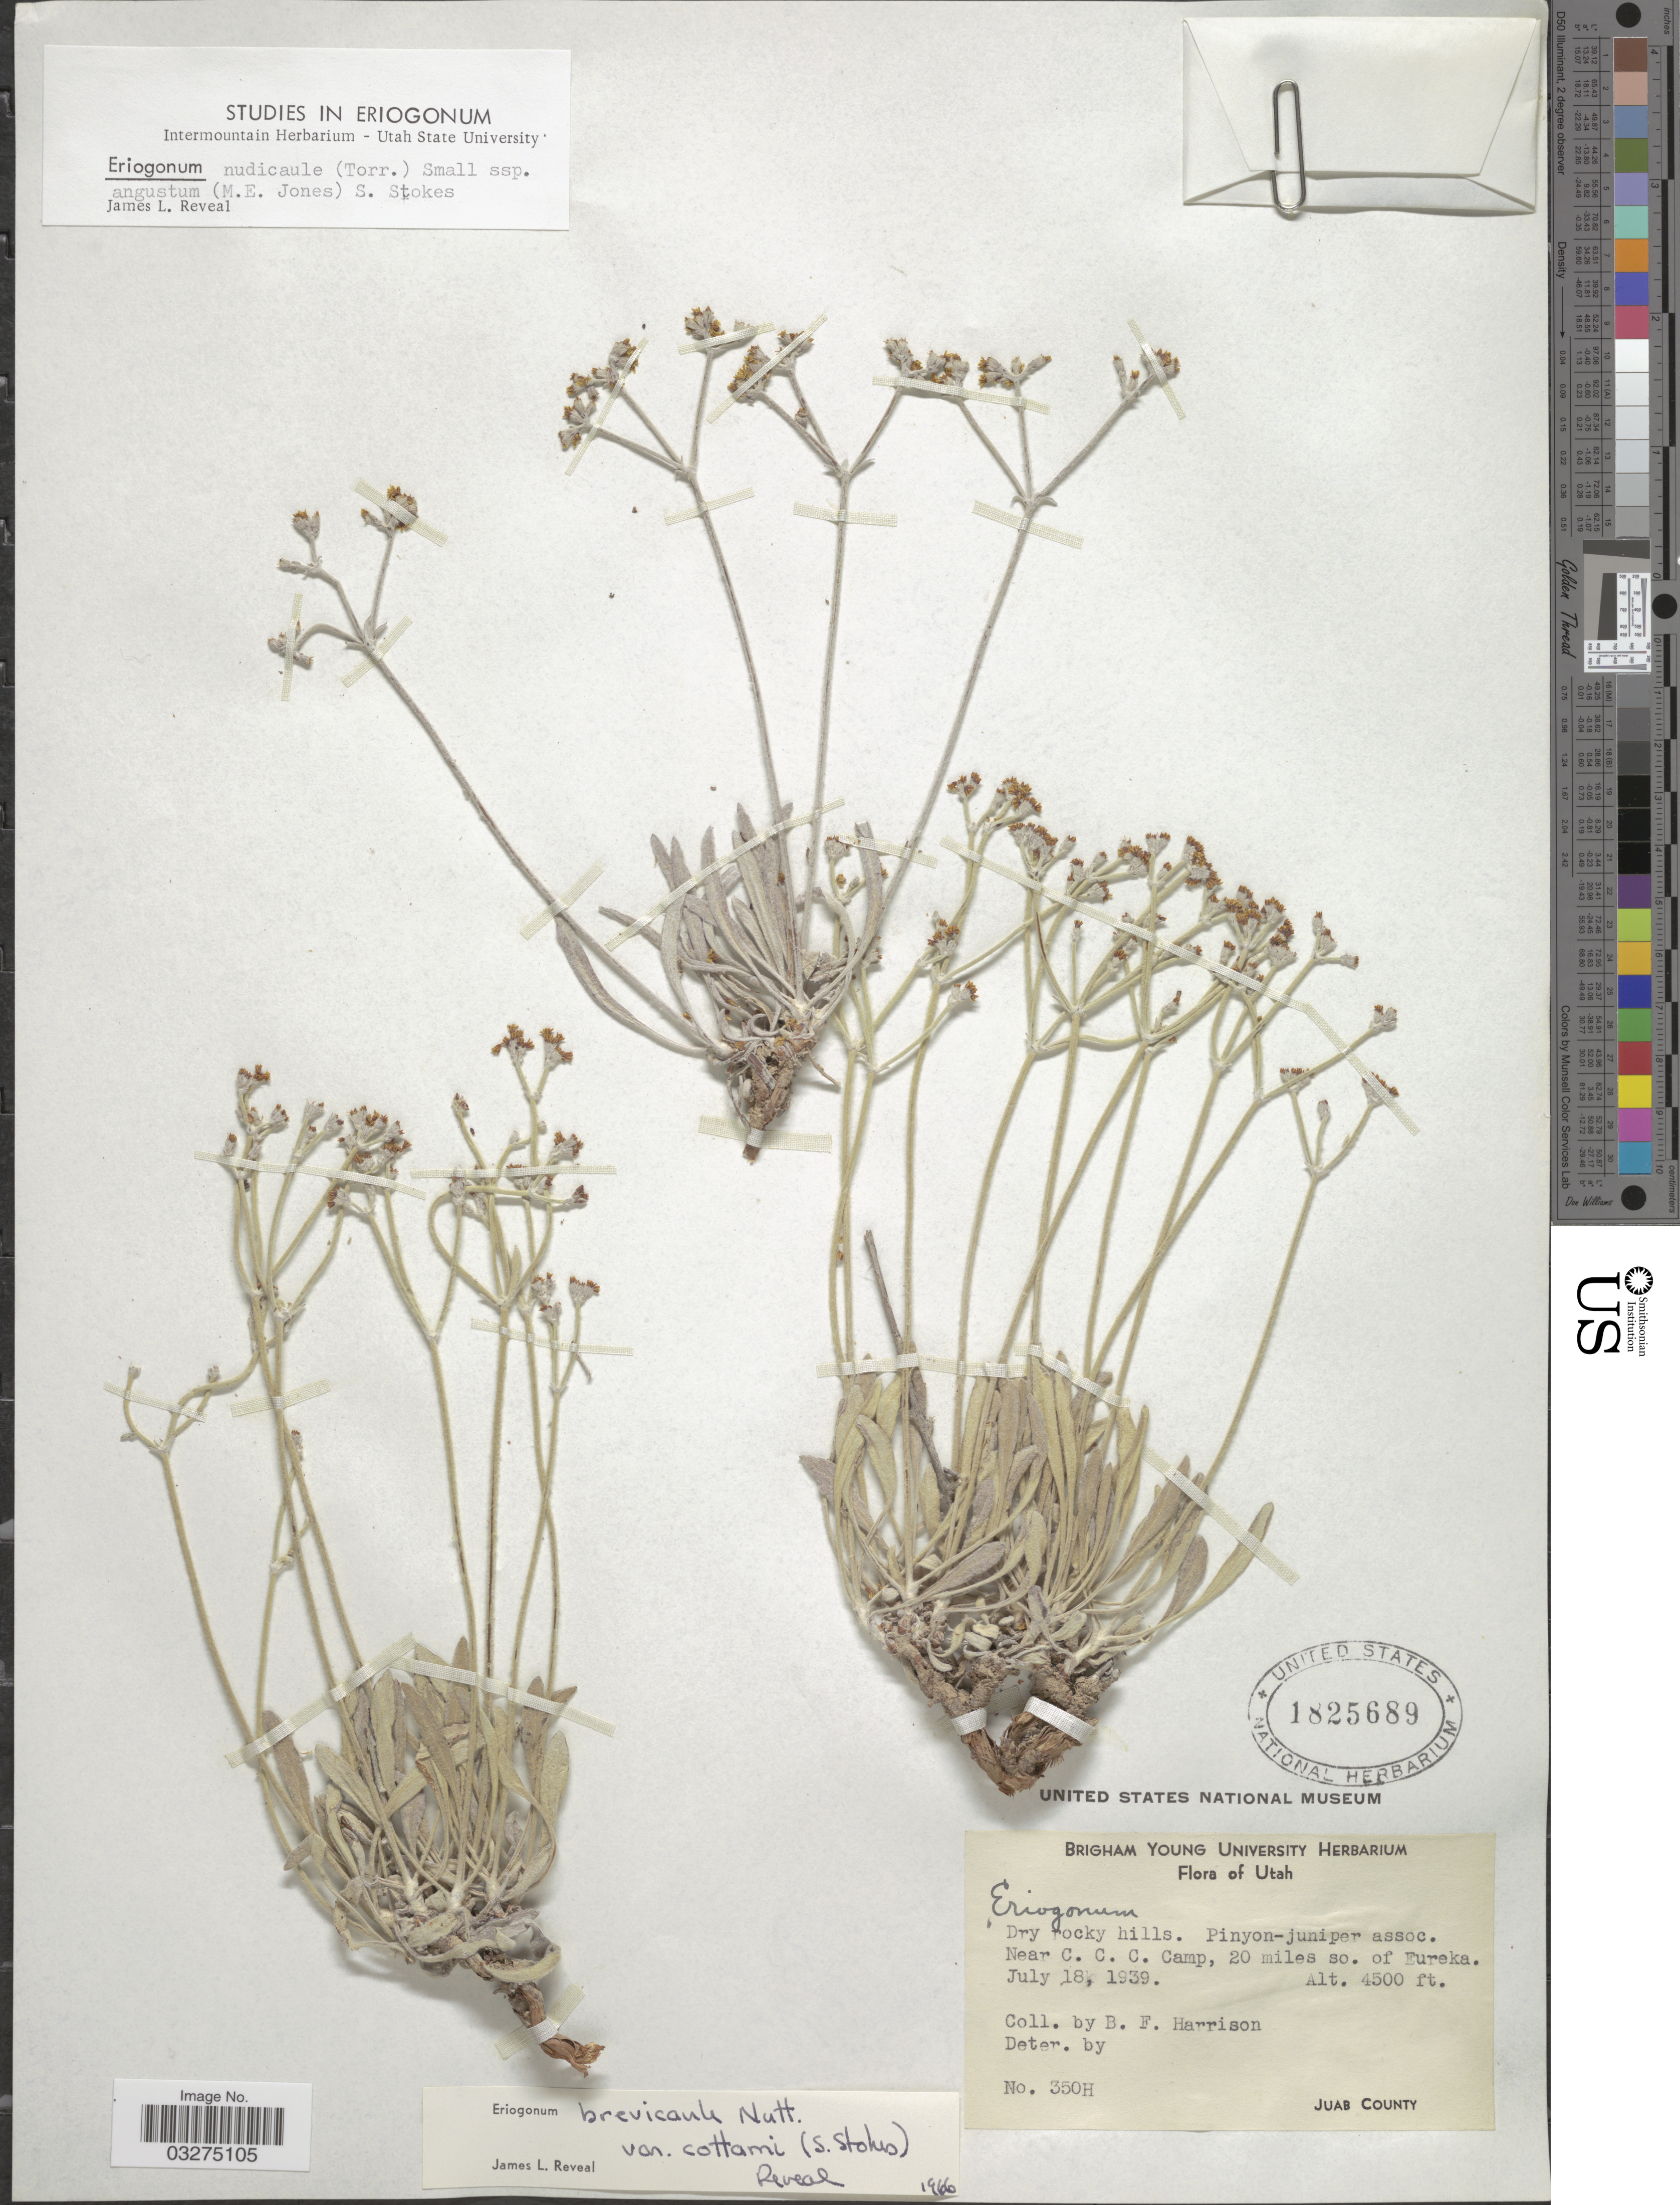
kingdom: Plantae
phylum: Tracheophyta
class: Magnoliopsida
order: Caryophyllales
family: Polygonaceae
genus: Eriogonum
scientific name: Eriogonum brevicaule var. cottmanii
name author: (S. Stokes) Reveal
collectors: B. F. Harrison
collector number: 350H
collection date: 1939-07-18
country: United States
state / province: Utah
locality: Near C. C. C. Camp, 20 miles so. of Eureka.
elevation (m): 1372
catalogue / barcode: US 1825689